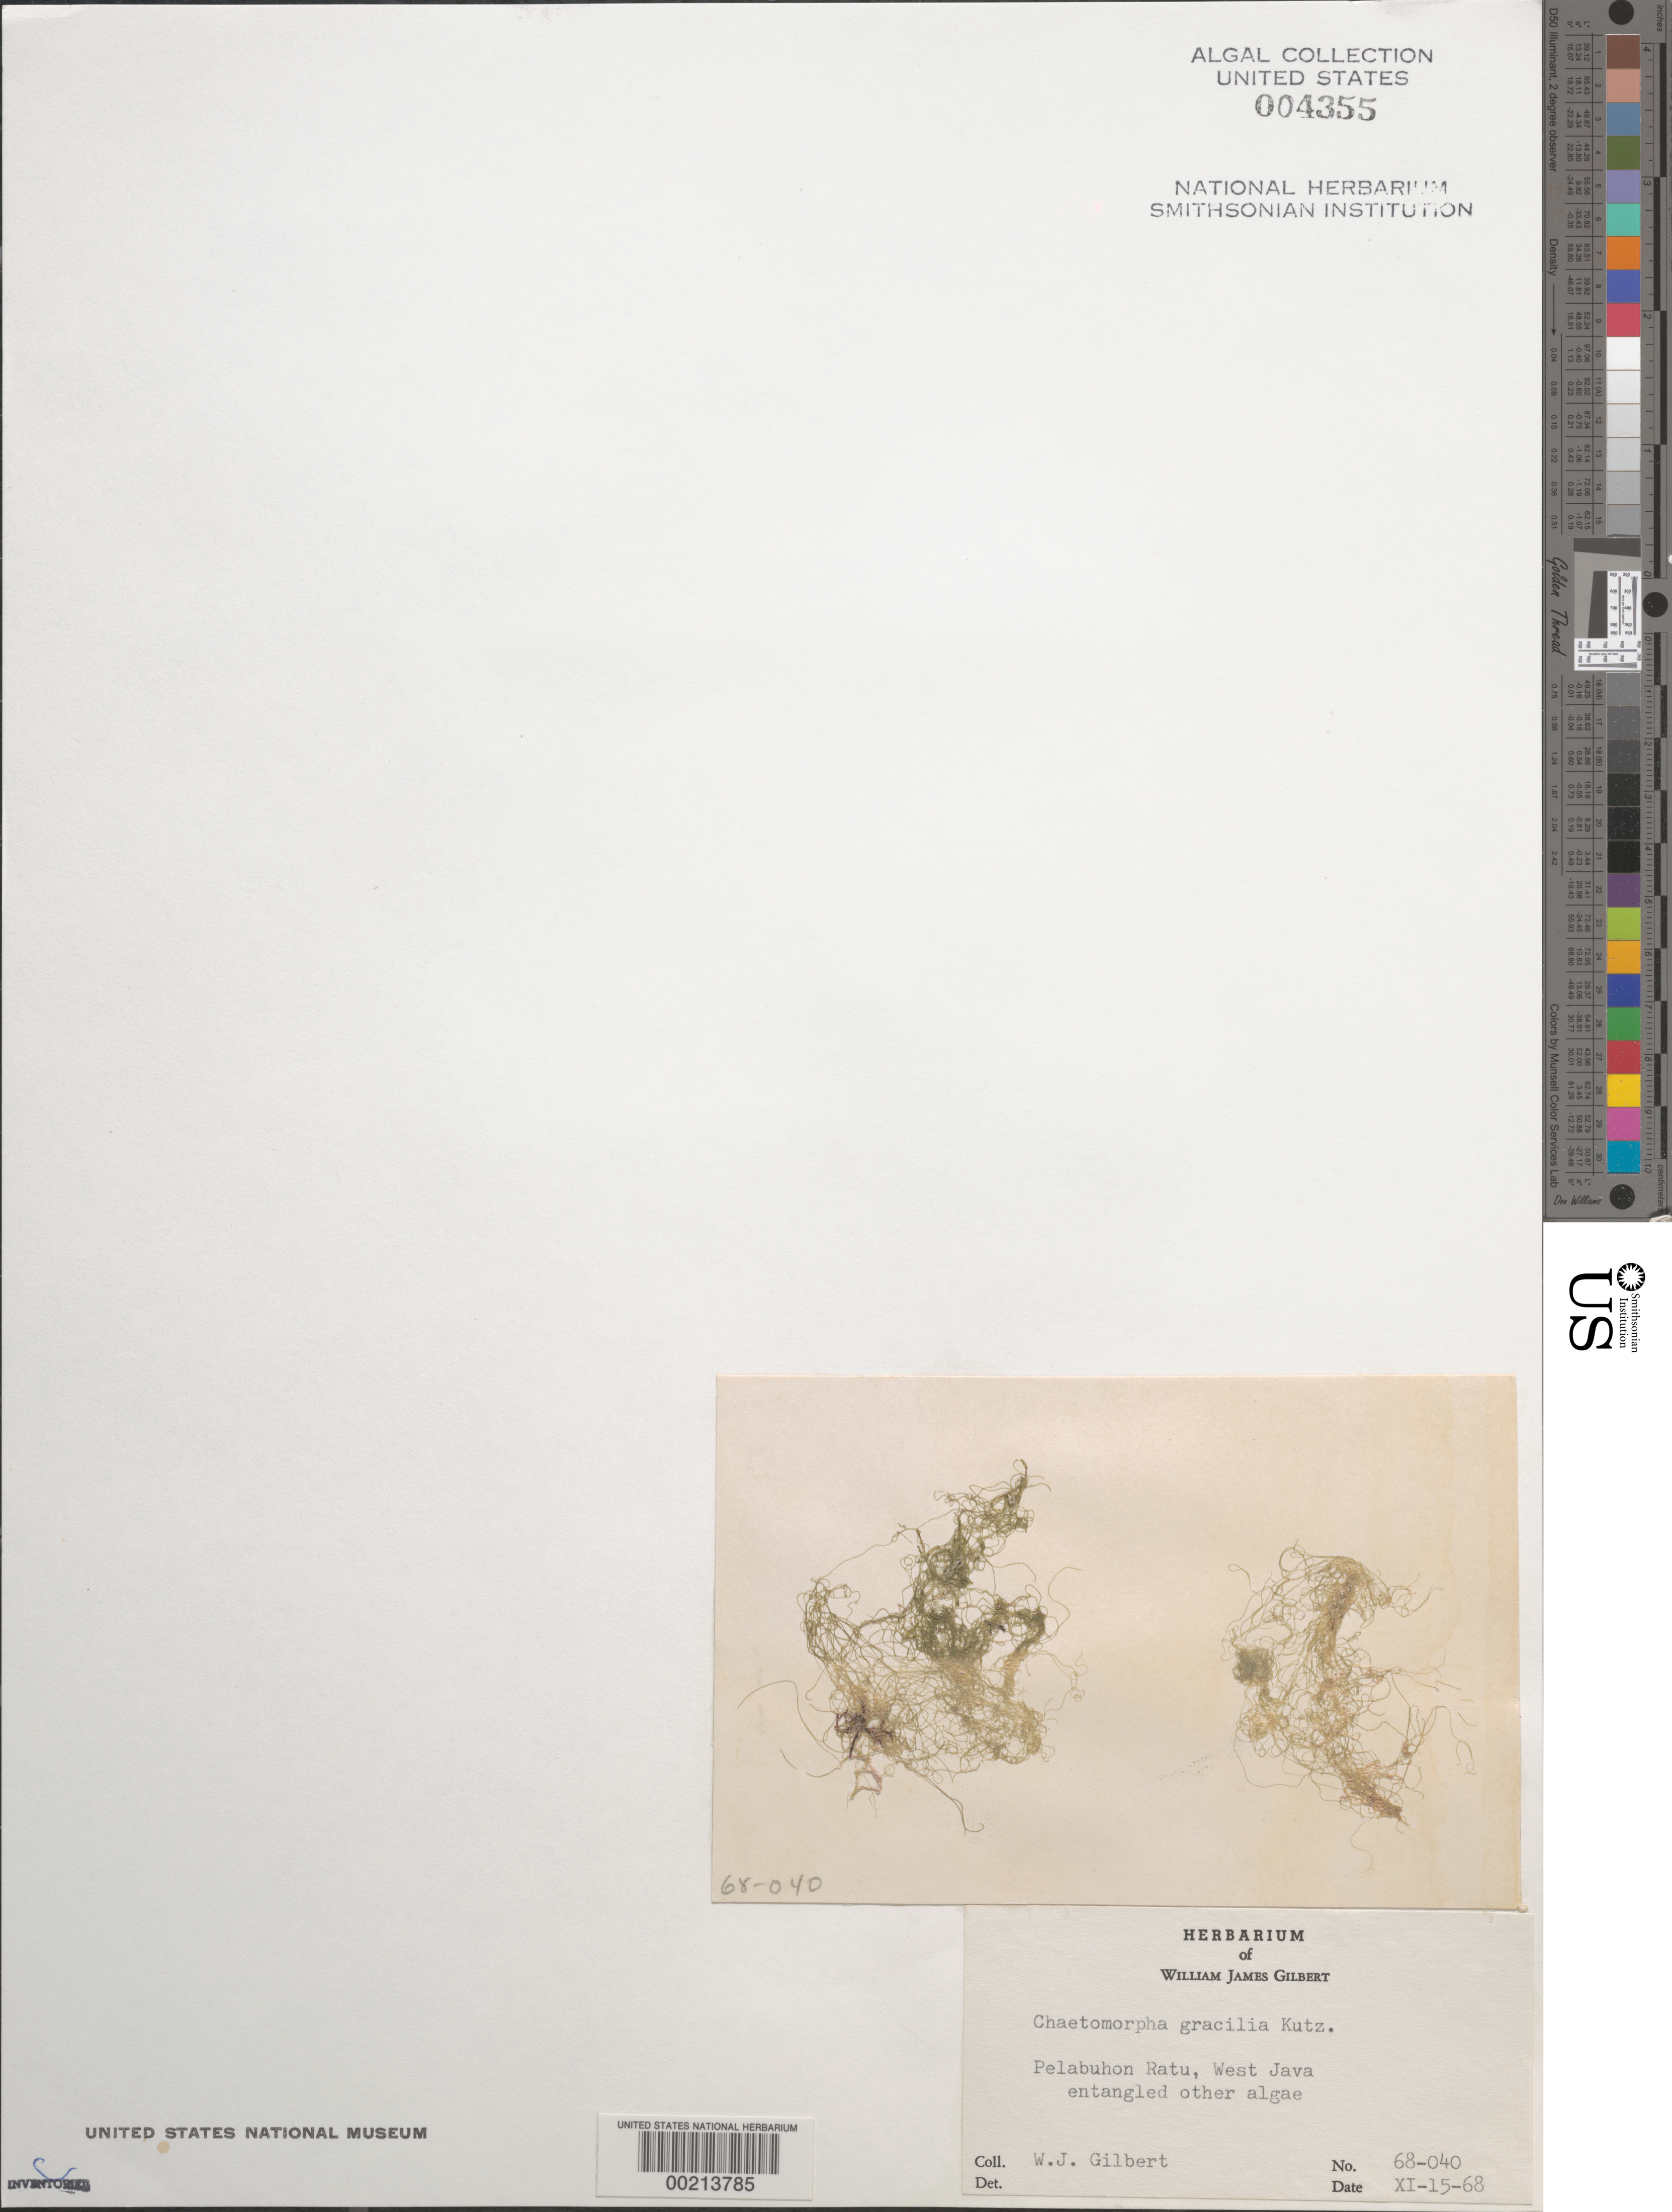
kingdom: Plantae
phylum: Chlorophyta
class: Ulvophyceae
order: Cladophorales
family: Cladophoraceae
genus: Chaetomorpha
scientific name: Chaetomorpha gracilis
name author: Kütz.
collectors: W. J. Gilbert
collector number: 68-040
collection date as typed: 15 Nov 1968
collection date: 1968-11-15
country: Indonesia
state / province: Java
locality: Pelabuhan ratu, west java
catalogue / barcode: US 4355